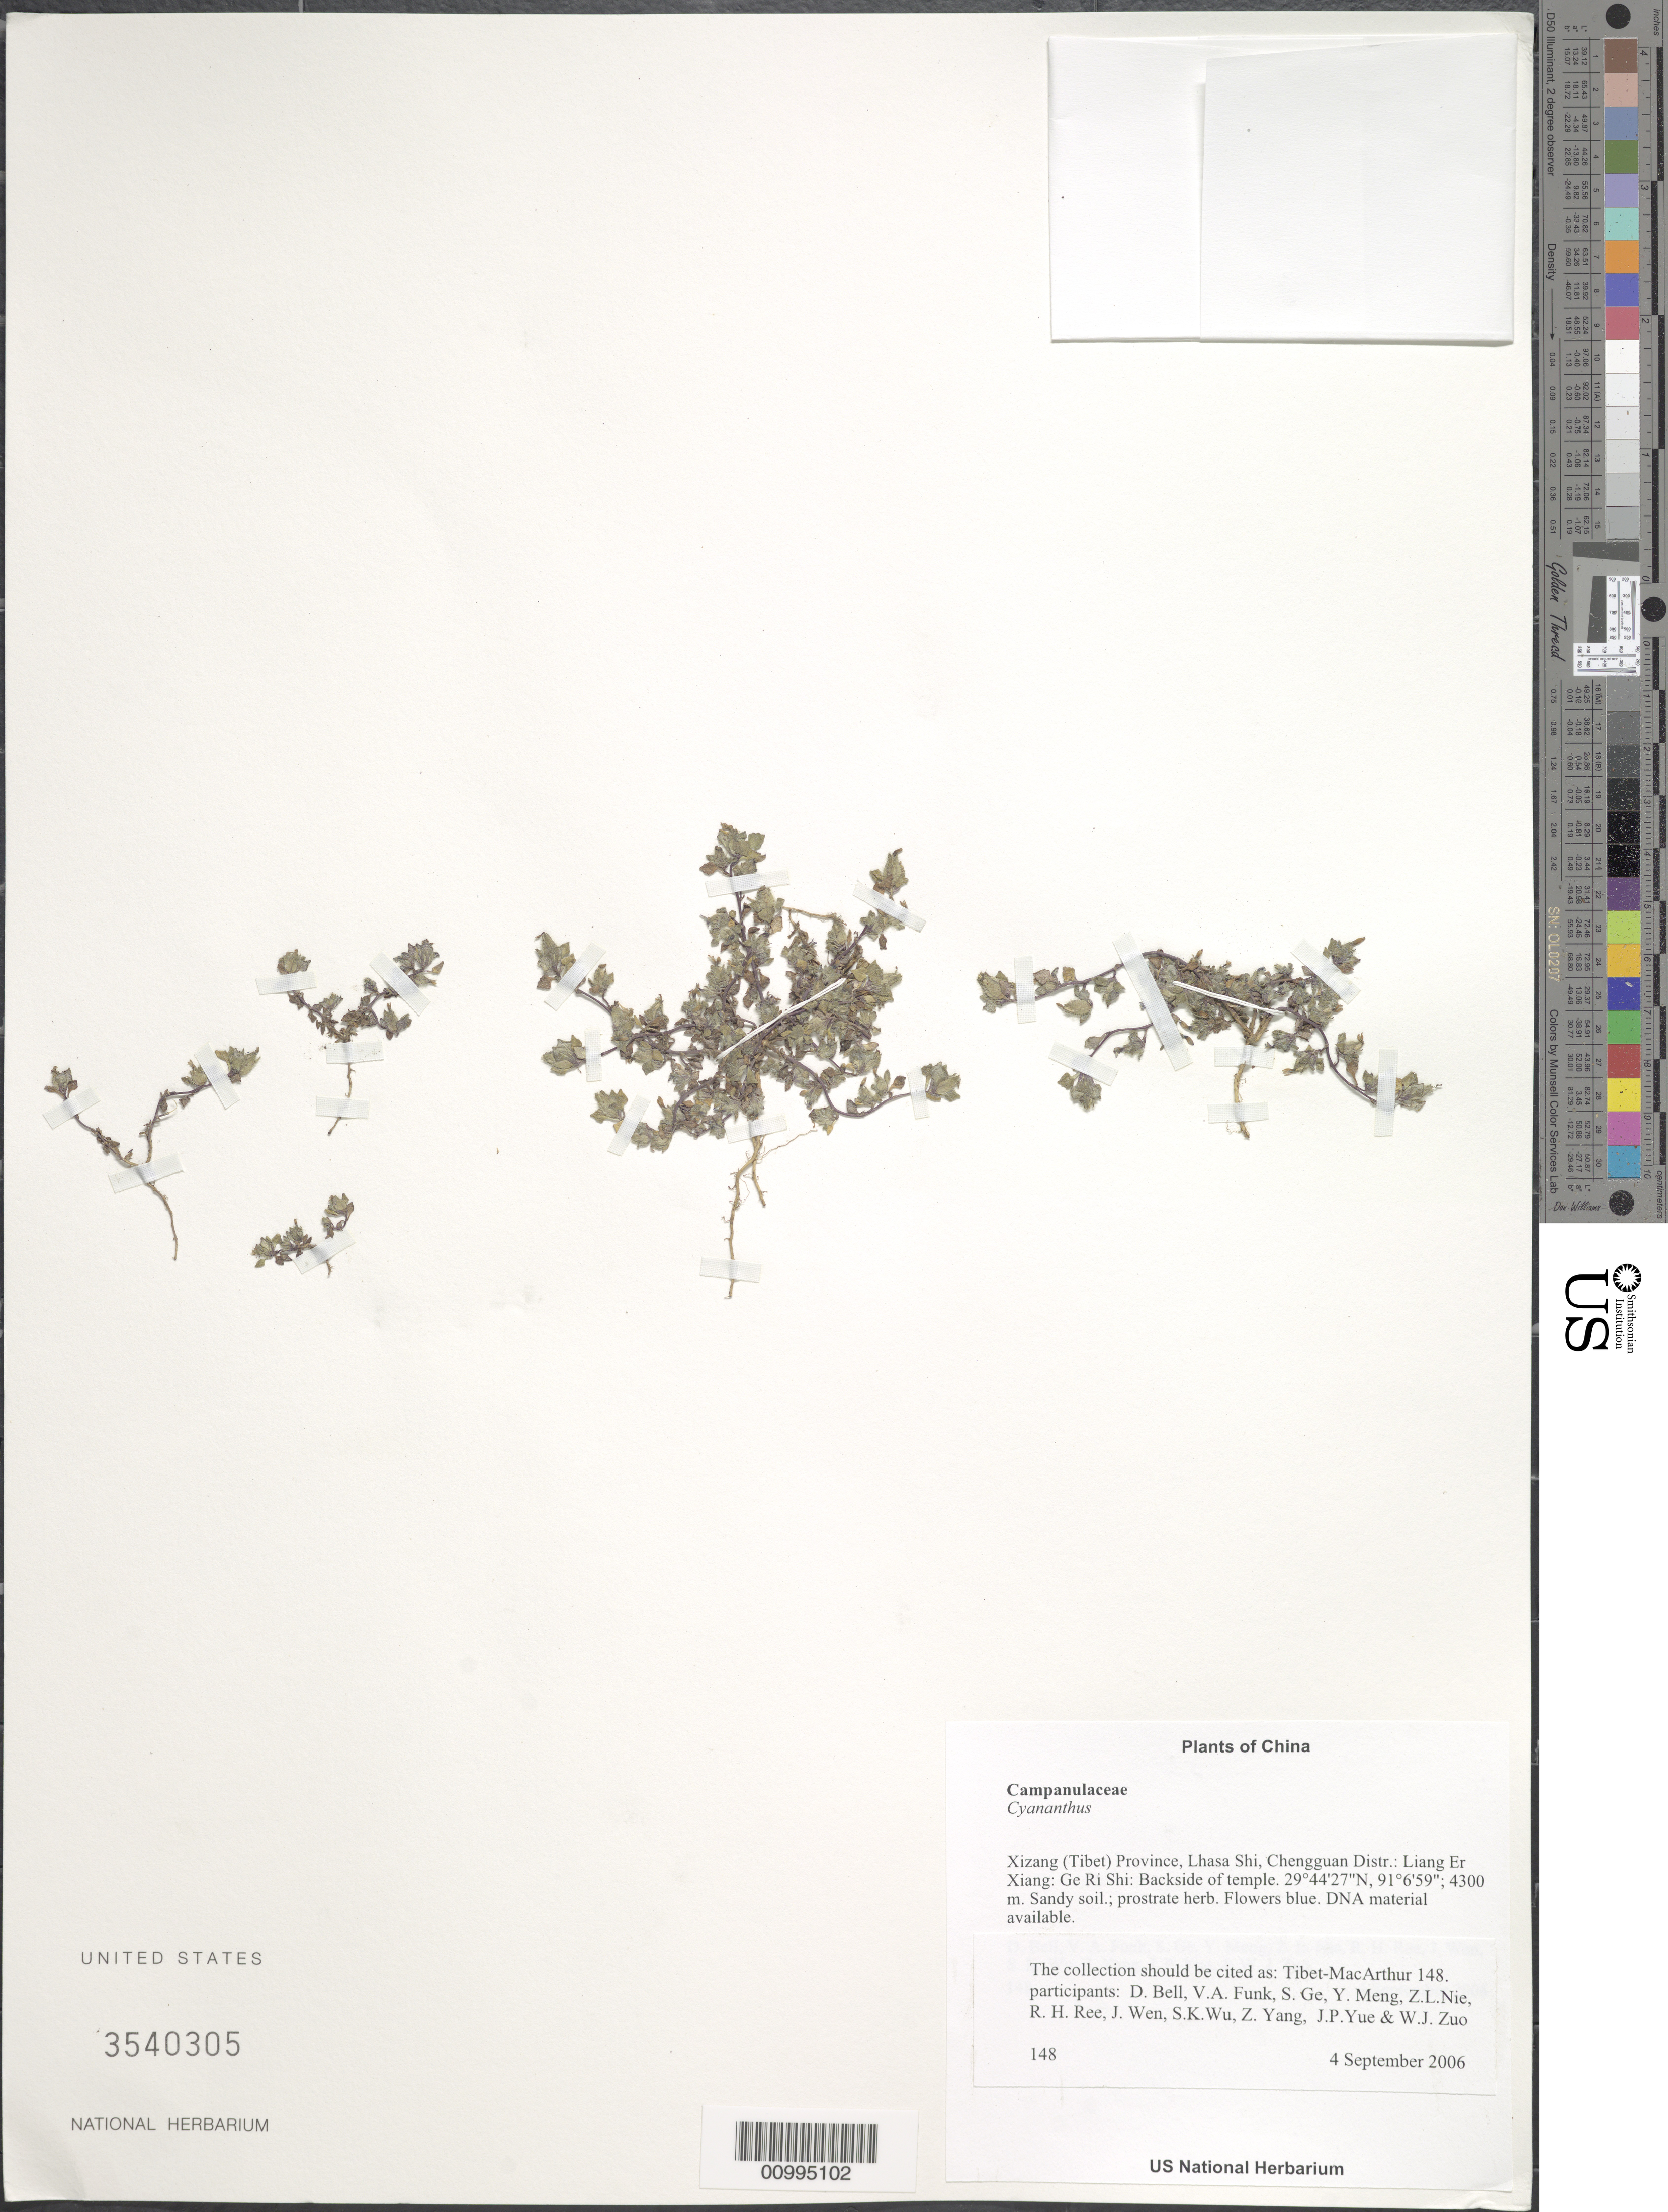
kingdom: Plantae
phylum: Tracheophyta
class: Magnoliopsida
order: Asterales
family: Campanulaceae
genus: Cyananthus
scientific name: Cyananthus sp.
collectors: Tibet-MacArthur, D. A. Bell, V. Funk, S. Ge, Y. Meng, Z. Nie, R. Ree, J. Wen, S. K. Wu, Z. Yang, J. Yue & W. Zuo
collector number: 148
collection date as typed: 04 Sep 2006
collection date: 2006-09-04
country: China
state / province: Xizang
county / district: Lhasa Shi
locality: Chengguan Distr.: Liang Er Xiang: Ge Ri Shi. Backside of temple.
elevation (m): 4300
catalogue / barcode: US 3540305